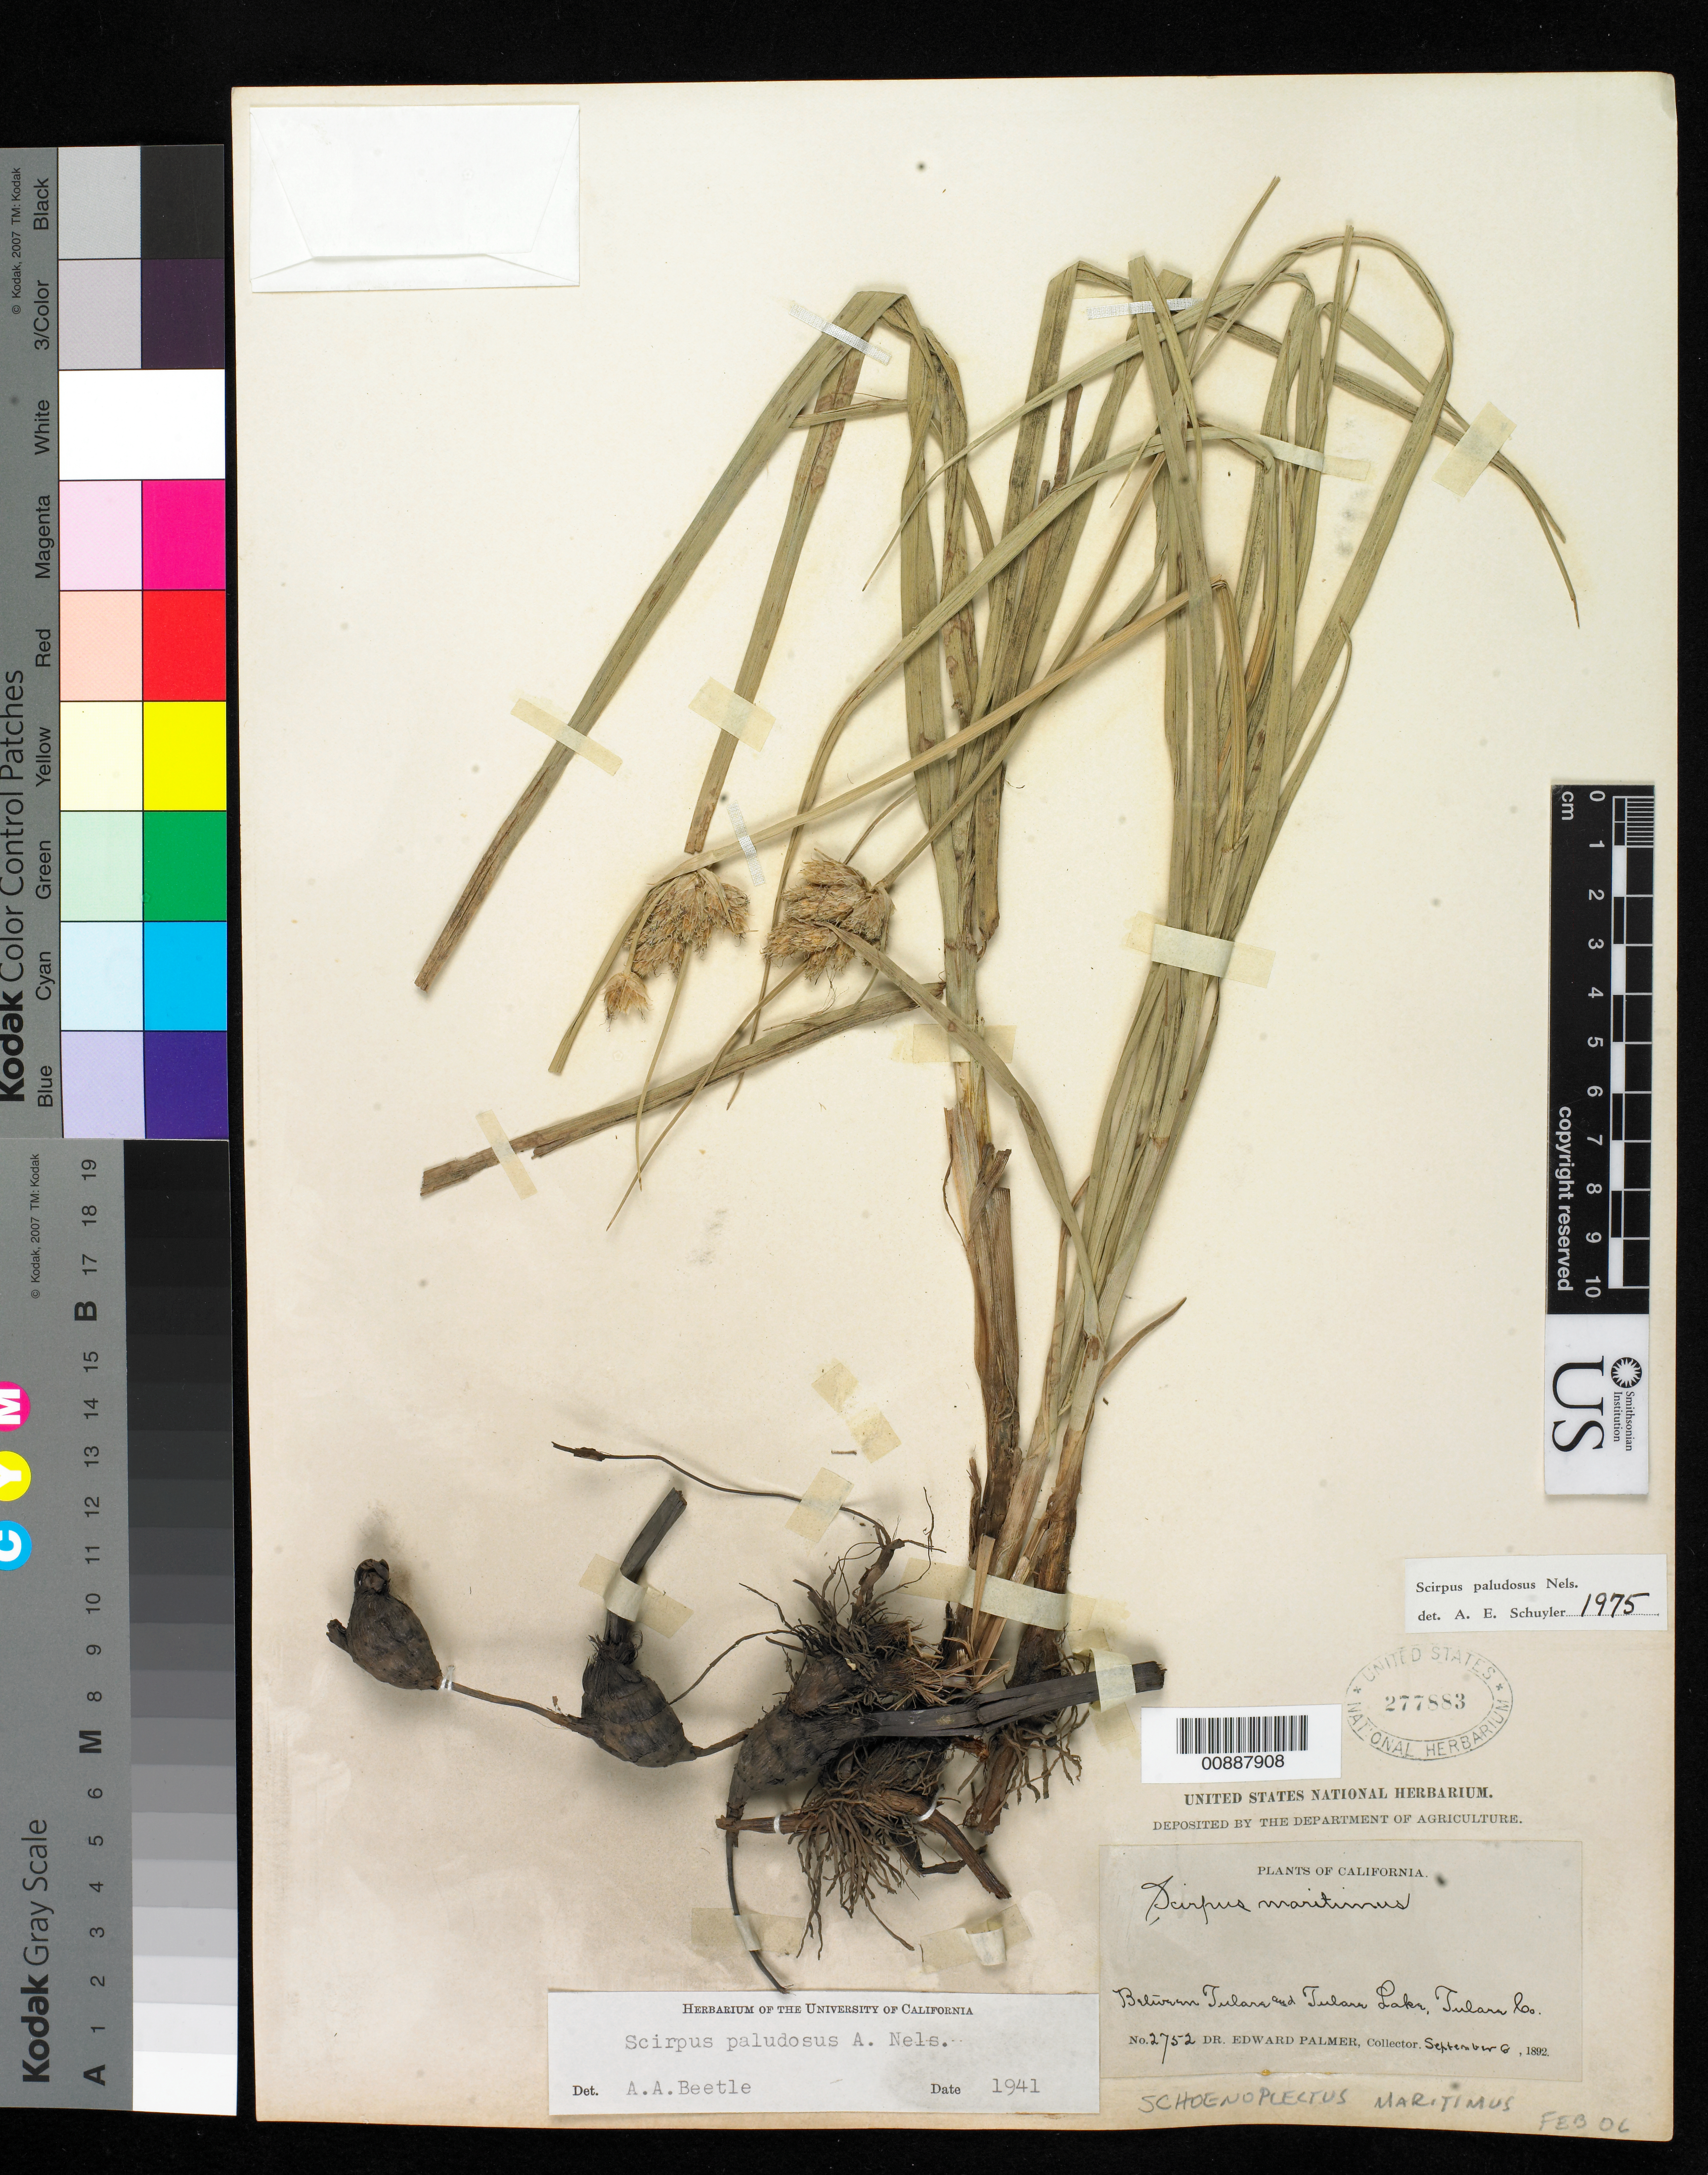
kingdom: Plantae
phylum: Tracheophyta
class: Liliopsida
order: Poales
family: Cyperaceae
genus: Bolboschoenus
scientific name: Bolboschoenus maritimus subsp. paludosus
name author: (A. Nelson) T. Koyama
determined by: Strong, M. T., (US), Smithsonian Institution - National Museum of Natural History (UNITED STATES)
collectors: E. Palmer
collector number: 2752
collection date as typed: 08 Sep 1892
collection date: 1892-09-08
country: United States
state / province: California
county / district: Tulare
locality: Between Tulare and Tulare Lake, Tulare County, California.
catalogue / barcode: US 277883